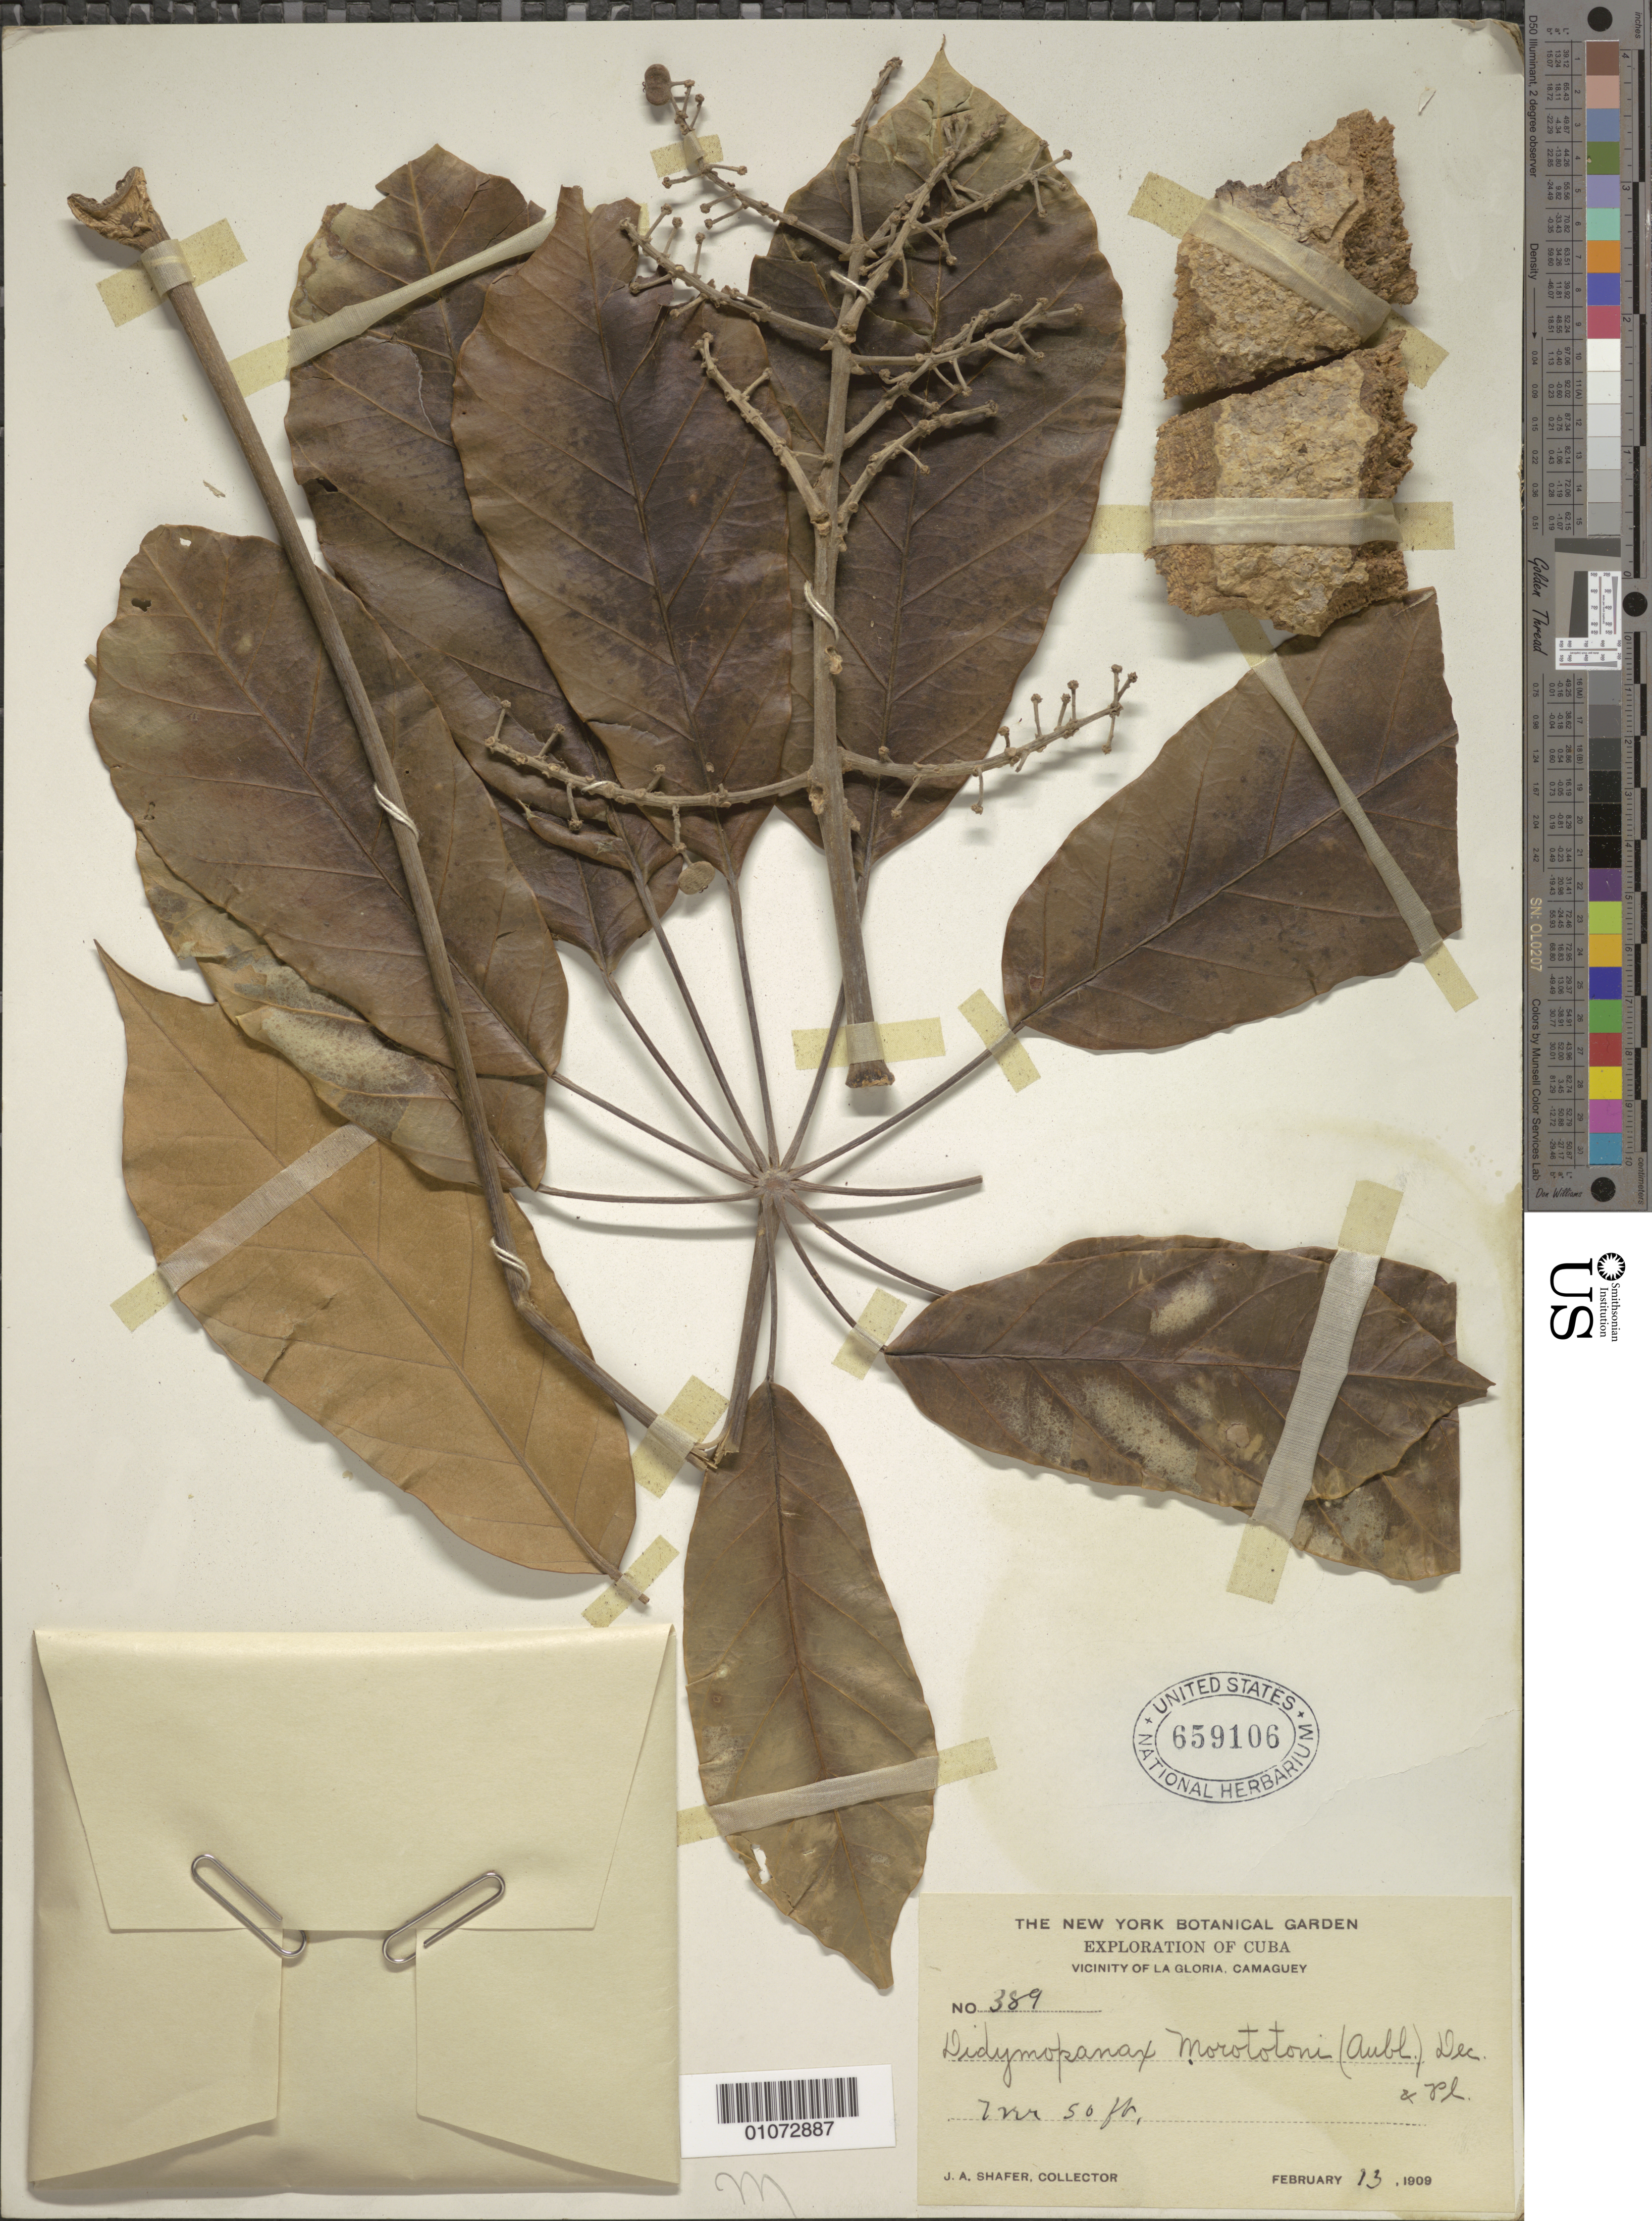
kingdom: Plantae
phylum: Tracheophyta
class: Magnoliopsida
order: Apiales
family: Araliaceae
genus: Didymopanax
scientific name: Didymopanax morototoni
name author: (Aubl.) Decne. & Planch.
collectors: J. A. Shafer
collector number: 389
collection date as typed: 13 Feb 1909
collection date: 1909-02-13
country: Cuba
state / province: Camagüey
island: Cuba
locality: La Gloria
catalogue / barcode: US 659106